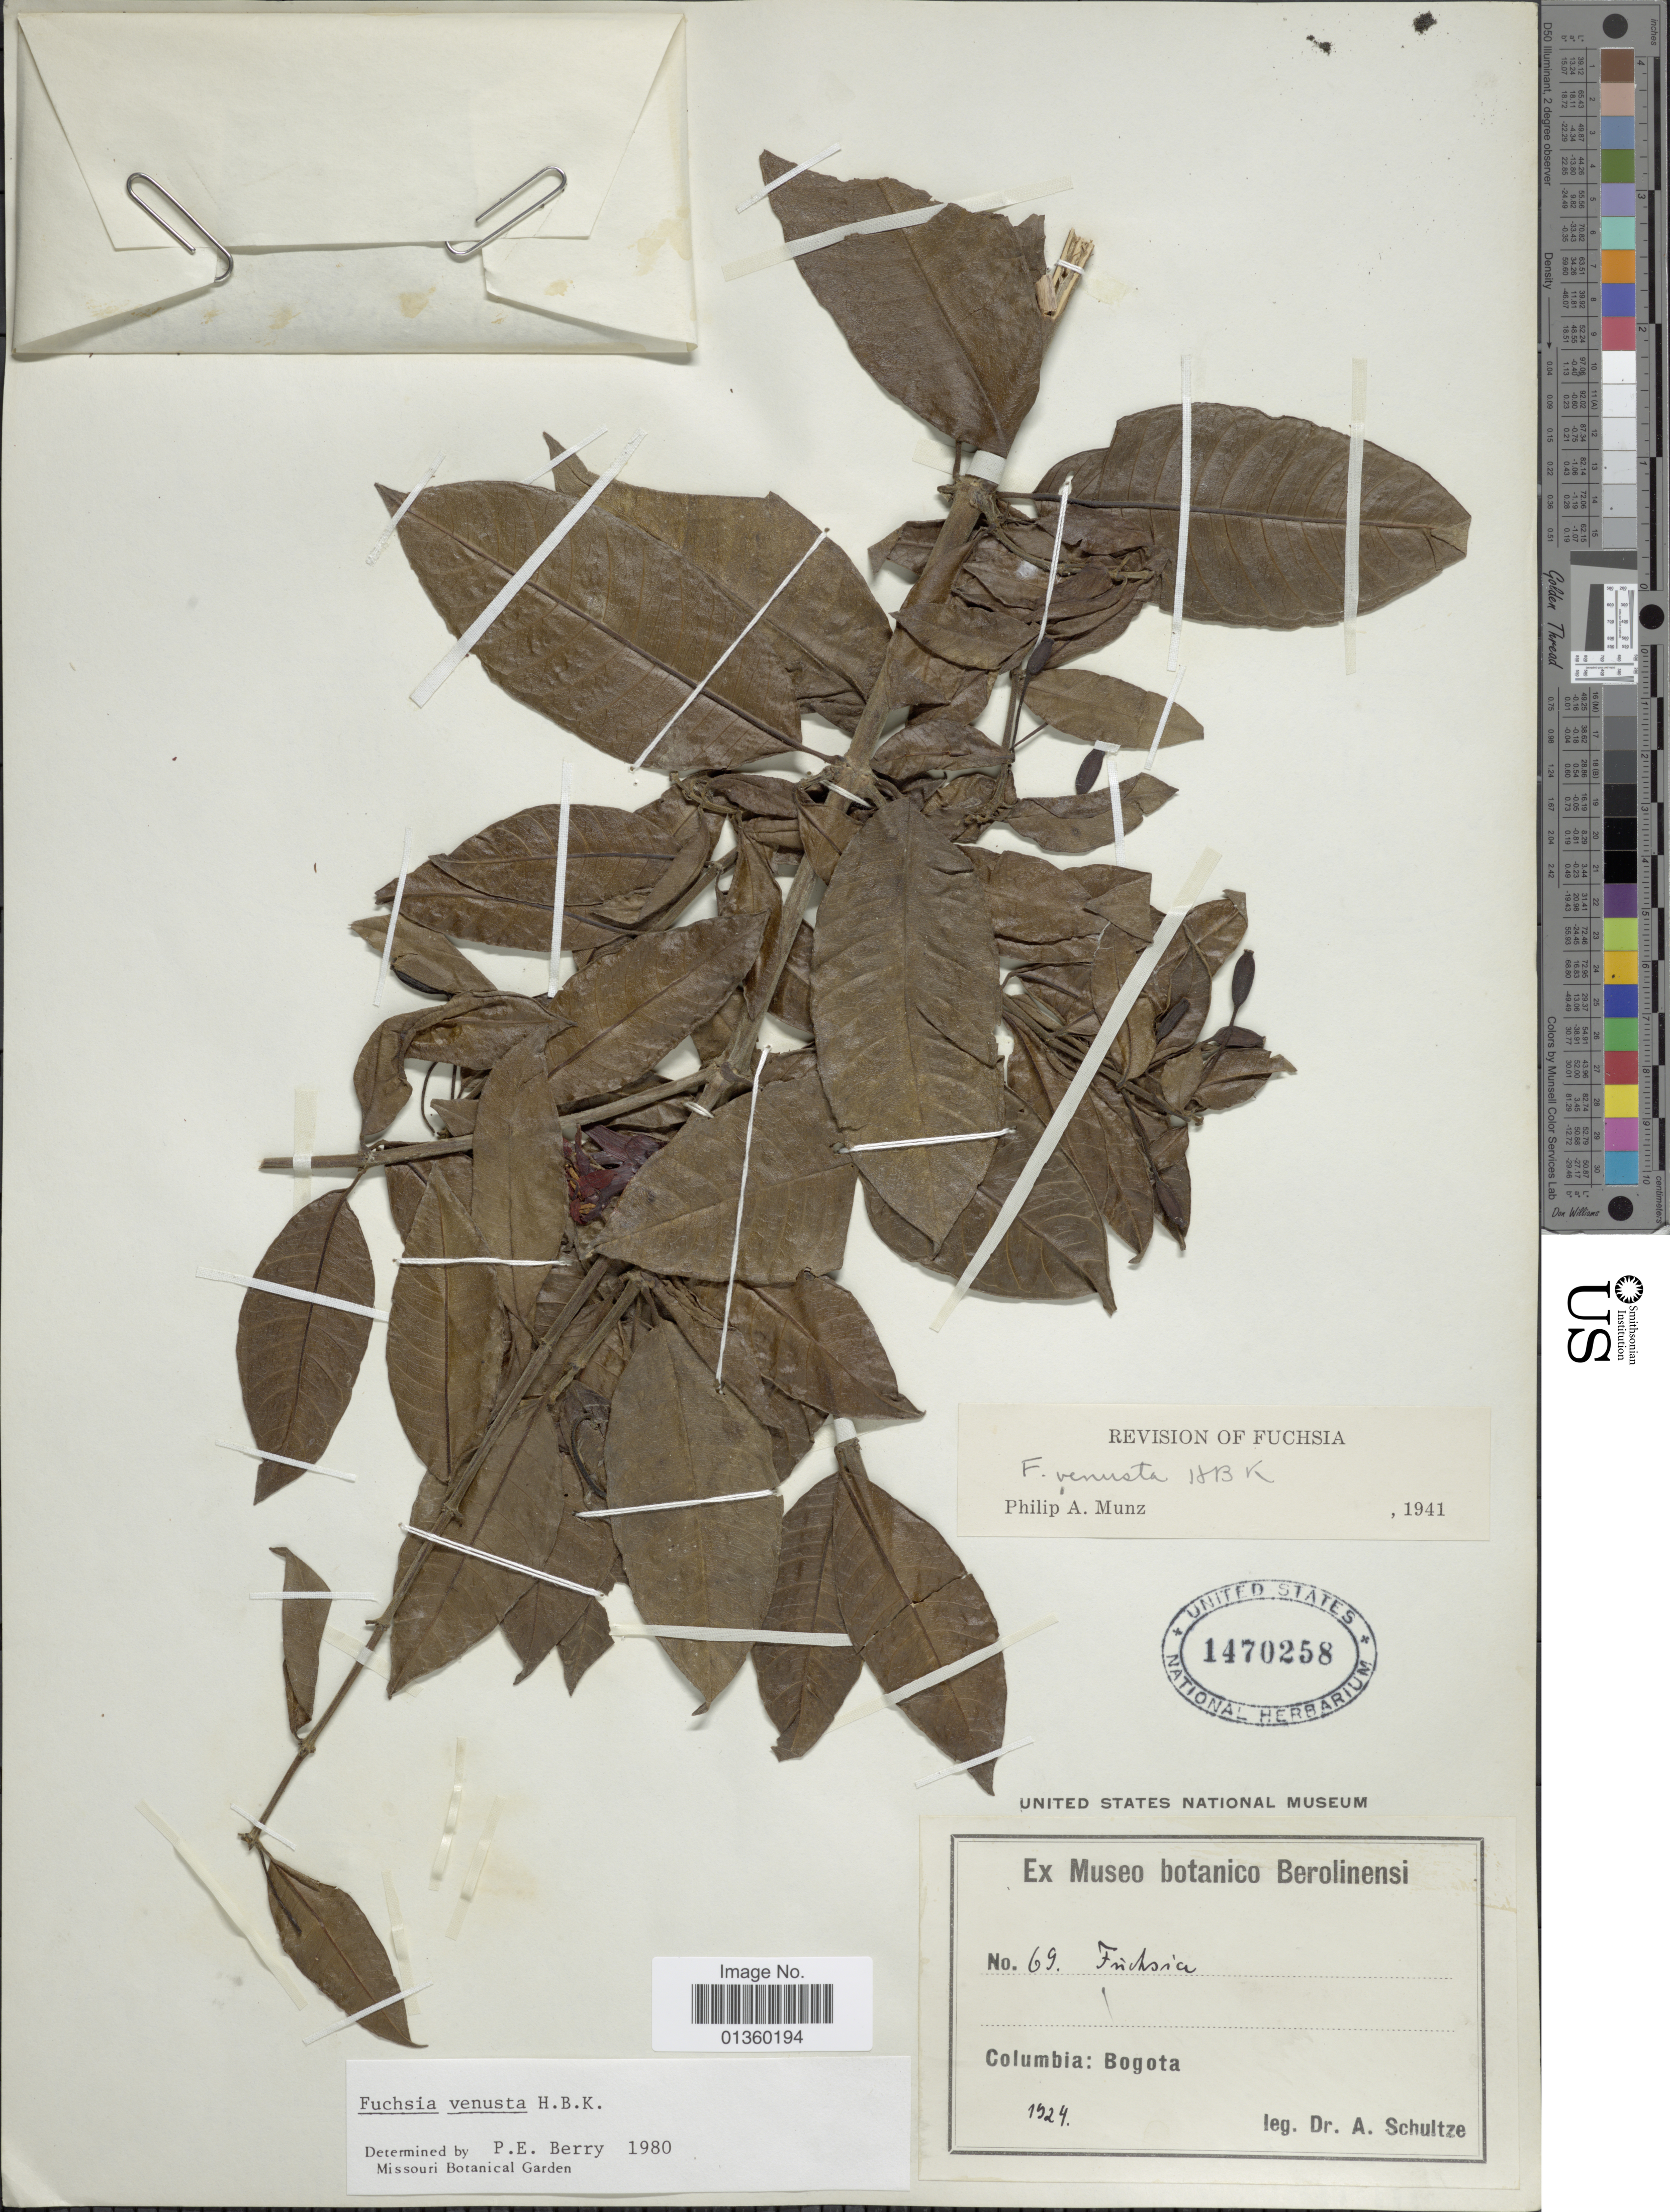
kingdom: Plantae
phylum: Tracheophyta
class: Magnoliopsida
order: Myrtales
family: Onagraceae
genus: Fuchsia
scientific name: Fuchsia venusta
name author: Kunth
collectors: A. Schultze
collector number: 69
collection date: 1924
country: Colombia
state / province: Bogota D.C.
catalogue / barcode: US 1470258